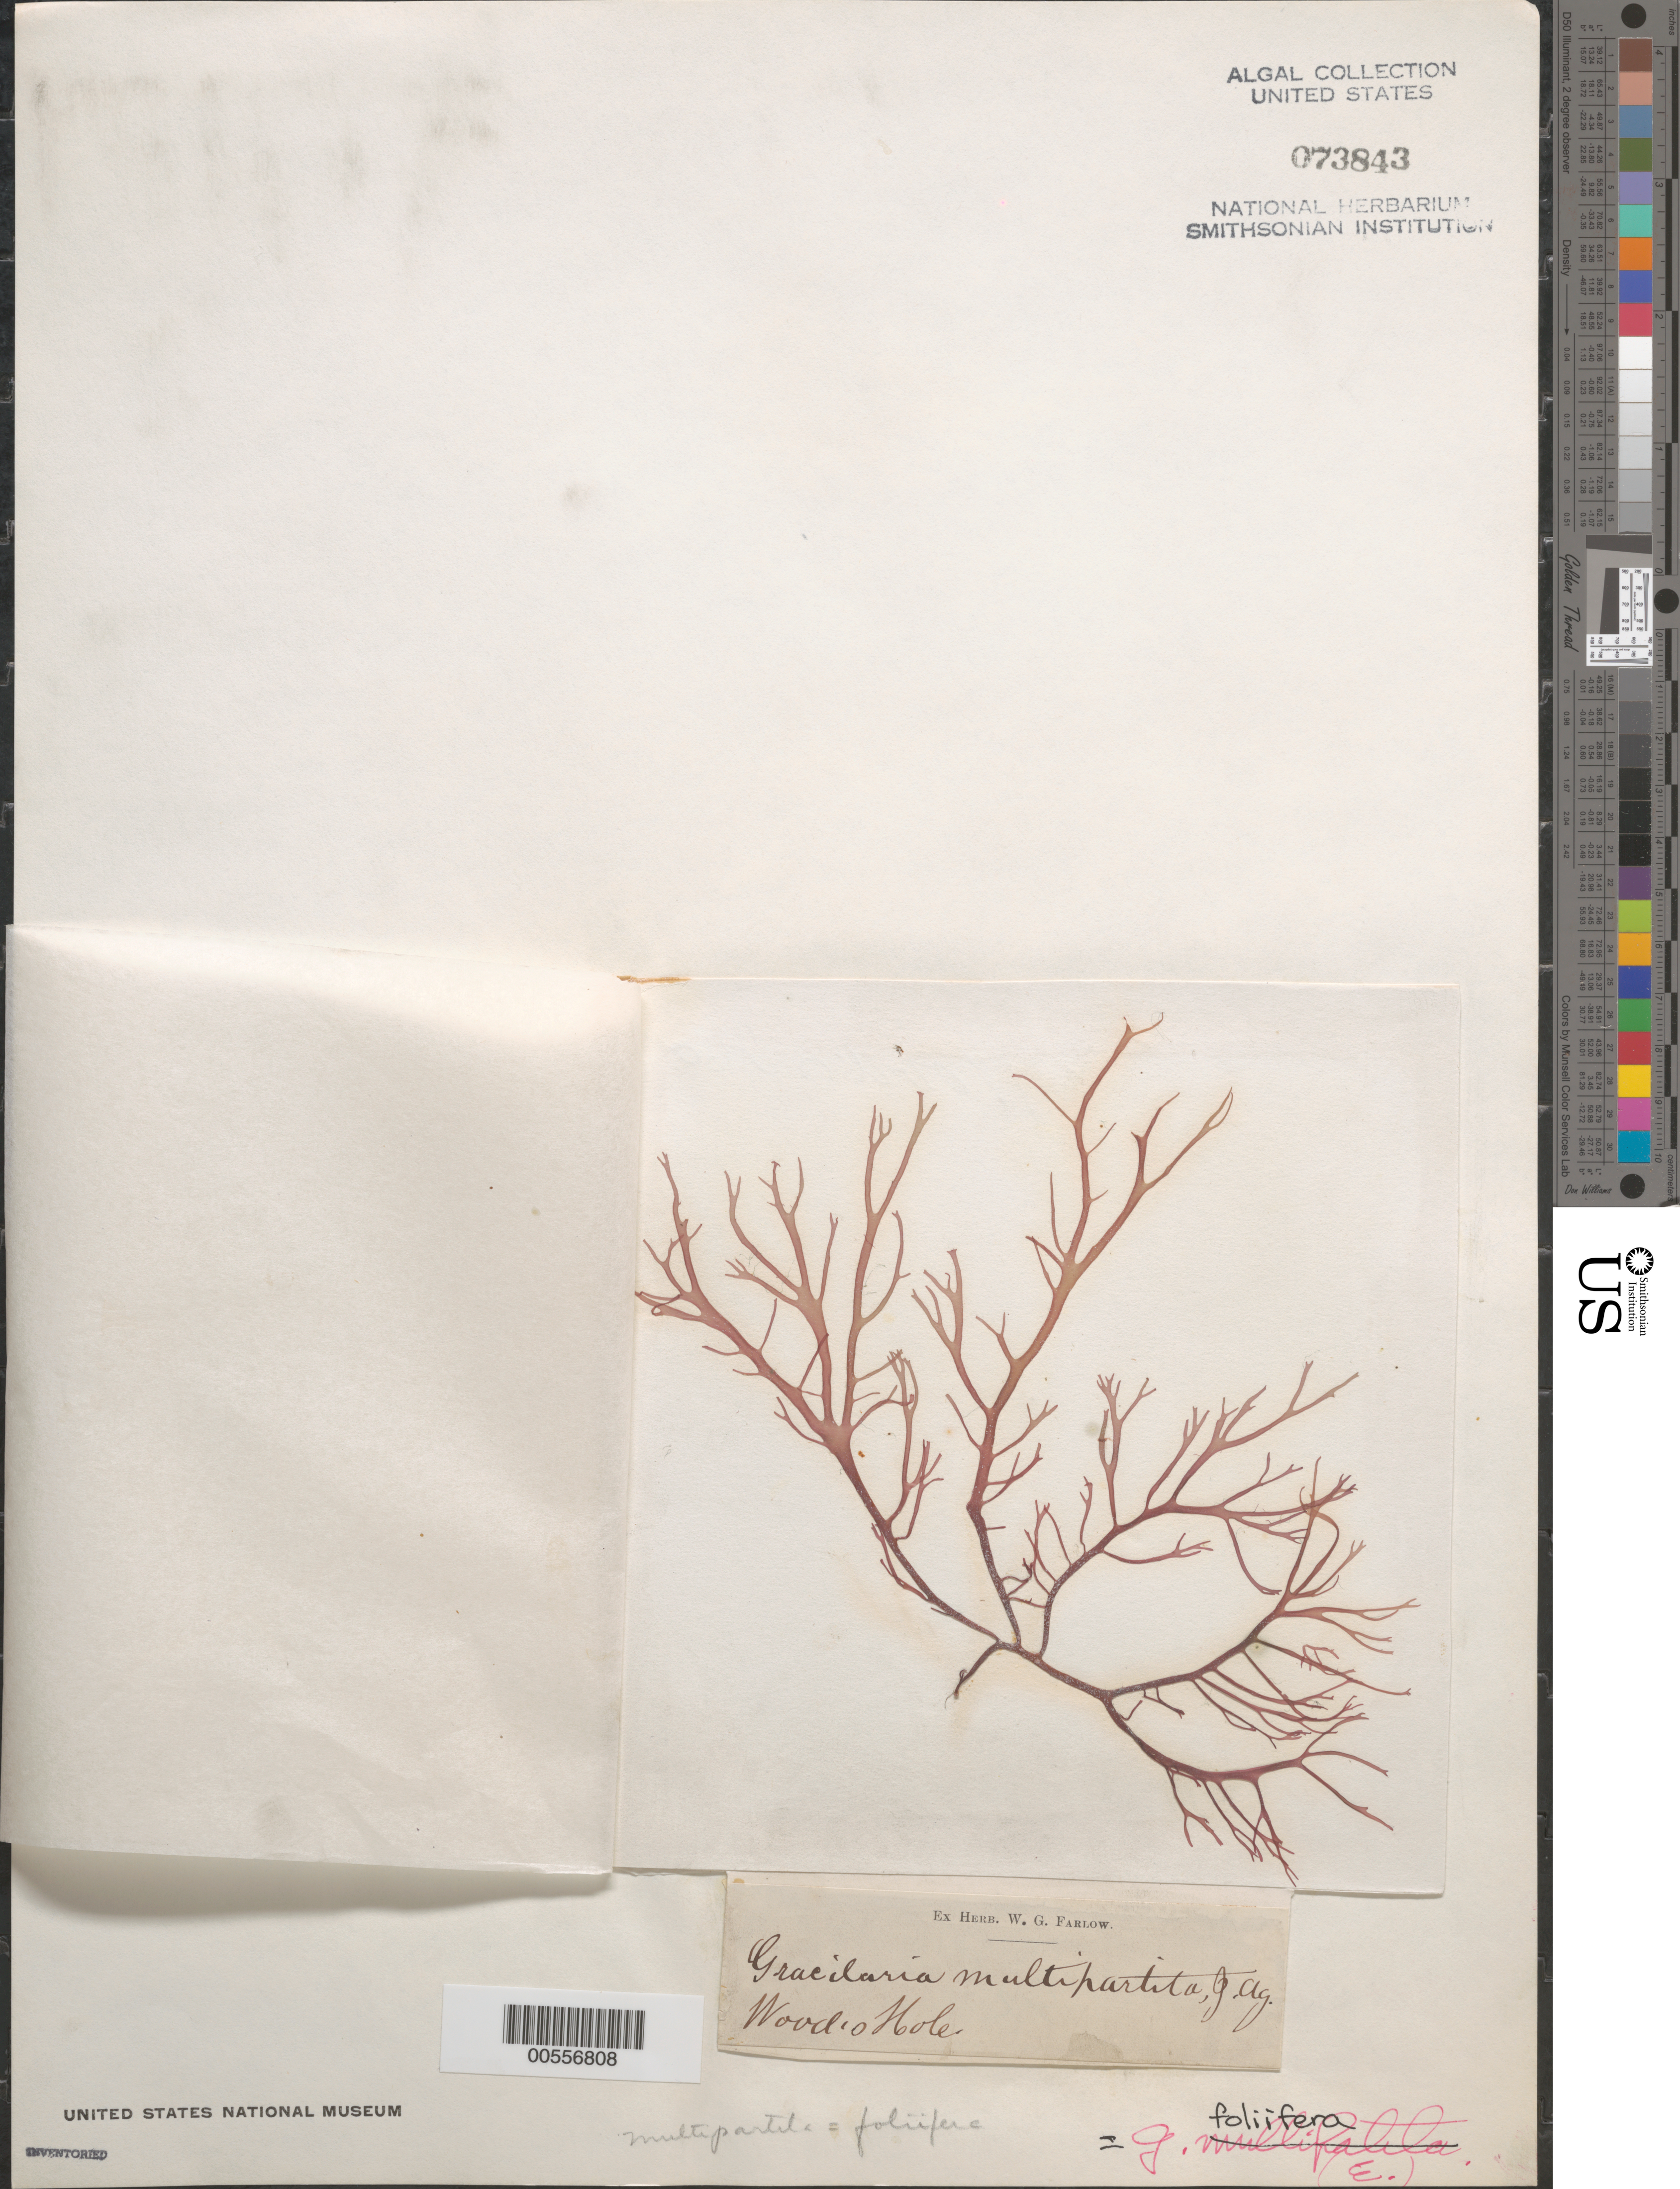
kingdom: Plantae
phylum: Rhodophyta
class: Florideophyceae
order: Gracilariales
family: Gracilariaceae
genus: Gracilaria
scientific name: Gracilaria foliifera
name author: (Forssk.) Børgesen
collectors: W. Farlow (Herbarium)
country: United States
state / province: Massachusetts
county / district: Barnstable County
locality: Woods Hole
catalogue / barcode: US 73843